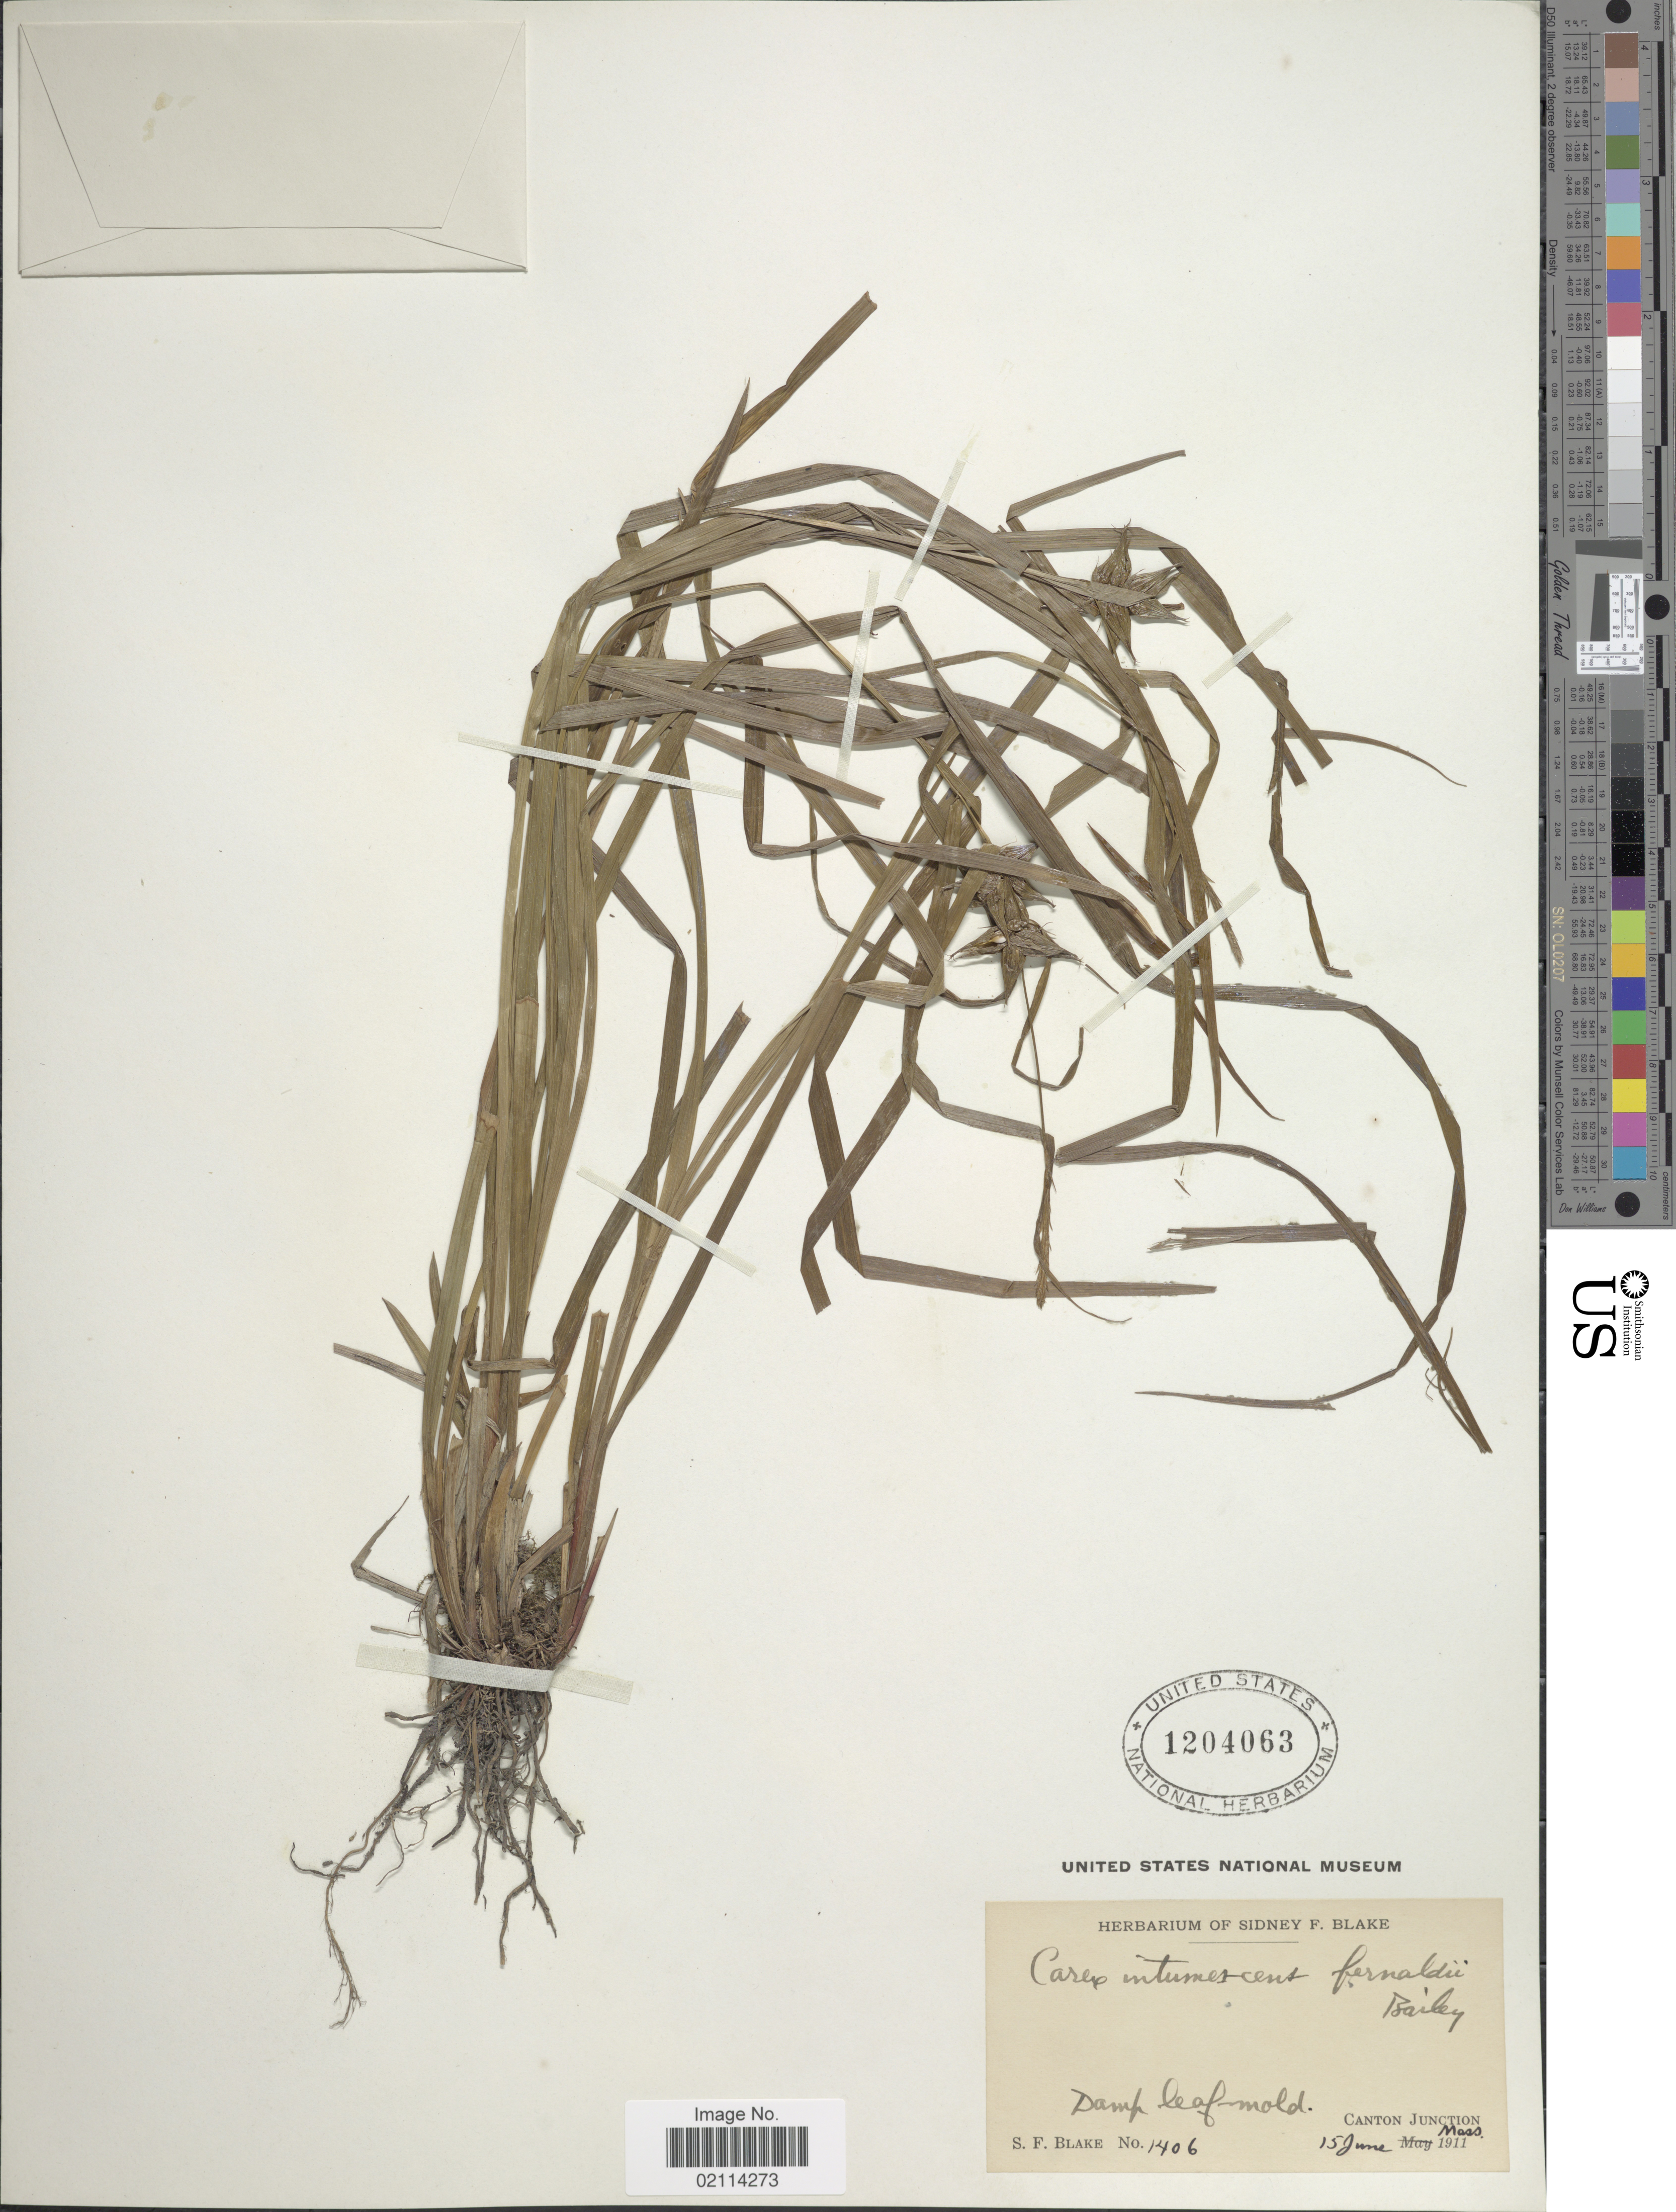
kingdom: Plantae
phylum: Tracheophyta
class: Liliopsida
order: Poales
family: Cyperaceae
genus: Carex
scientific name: Carex intumescens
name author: Rudge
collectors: S. Blake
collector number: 1406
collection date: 1911-06-15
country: United States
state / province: Massachusetts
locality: Damp leaf-mold, Canton Junction.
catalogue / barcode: US 1204063